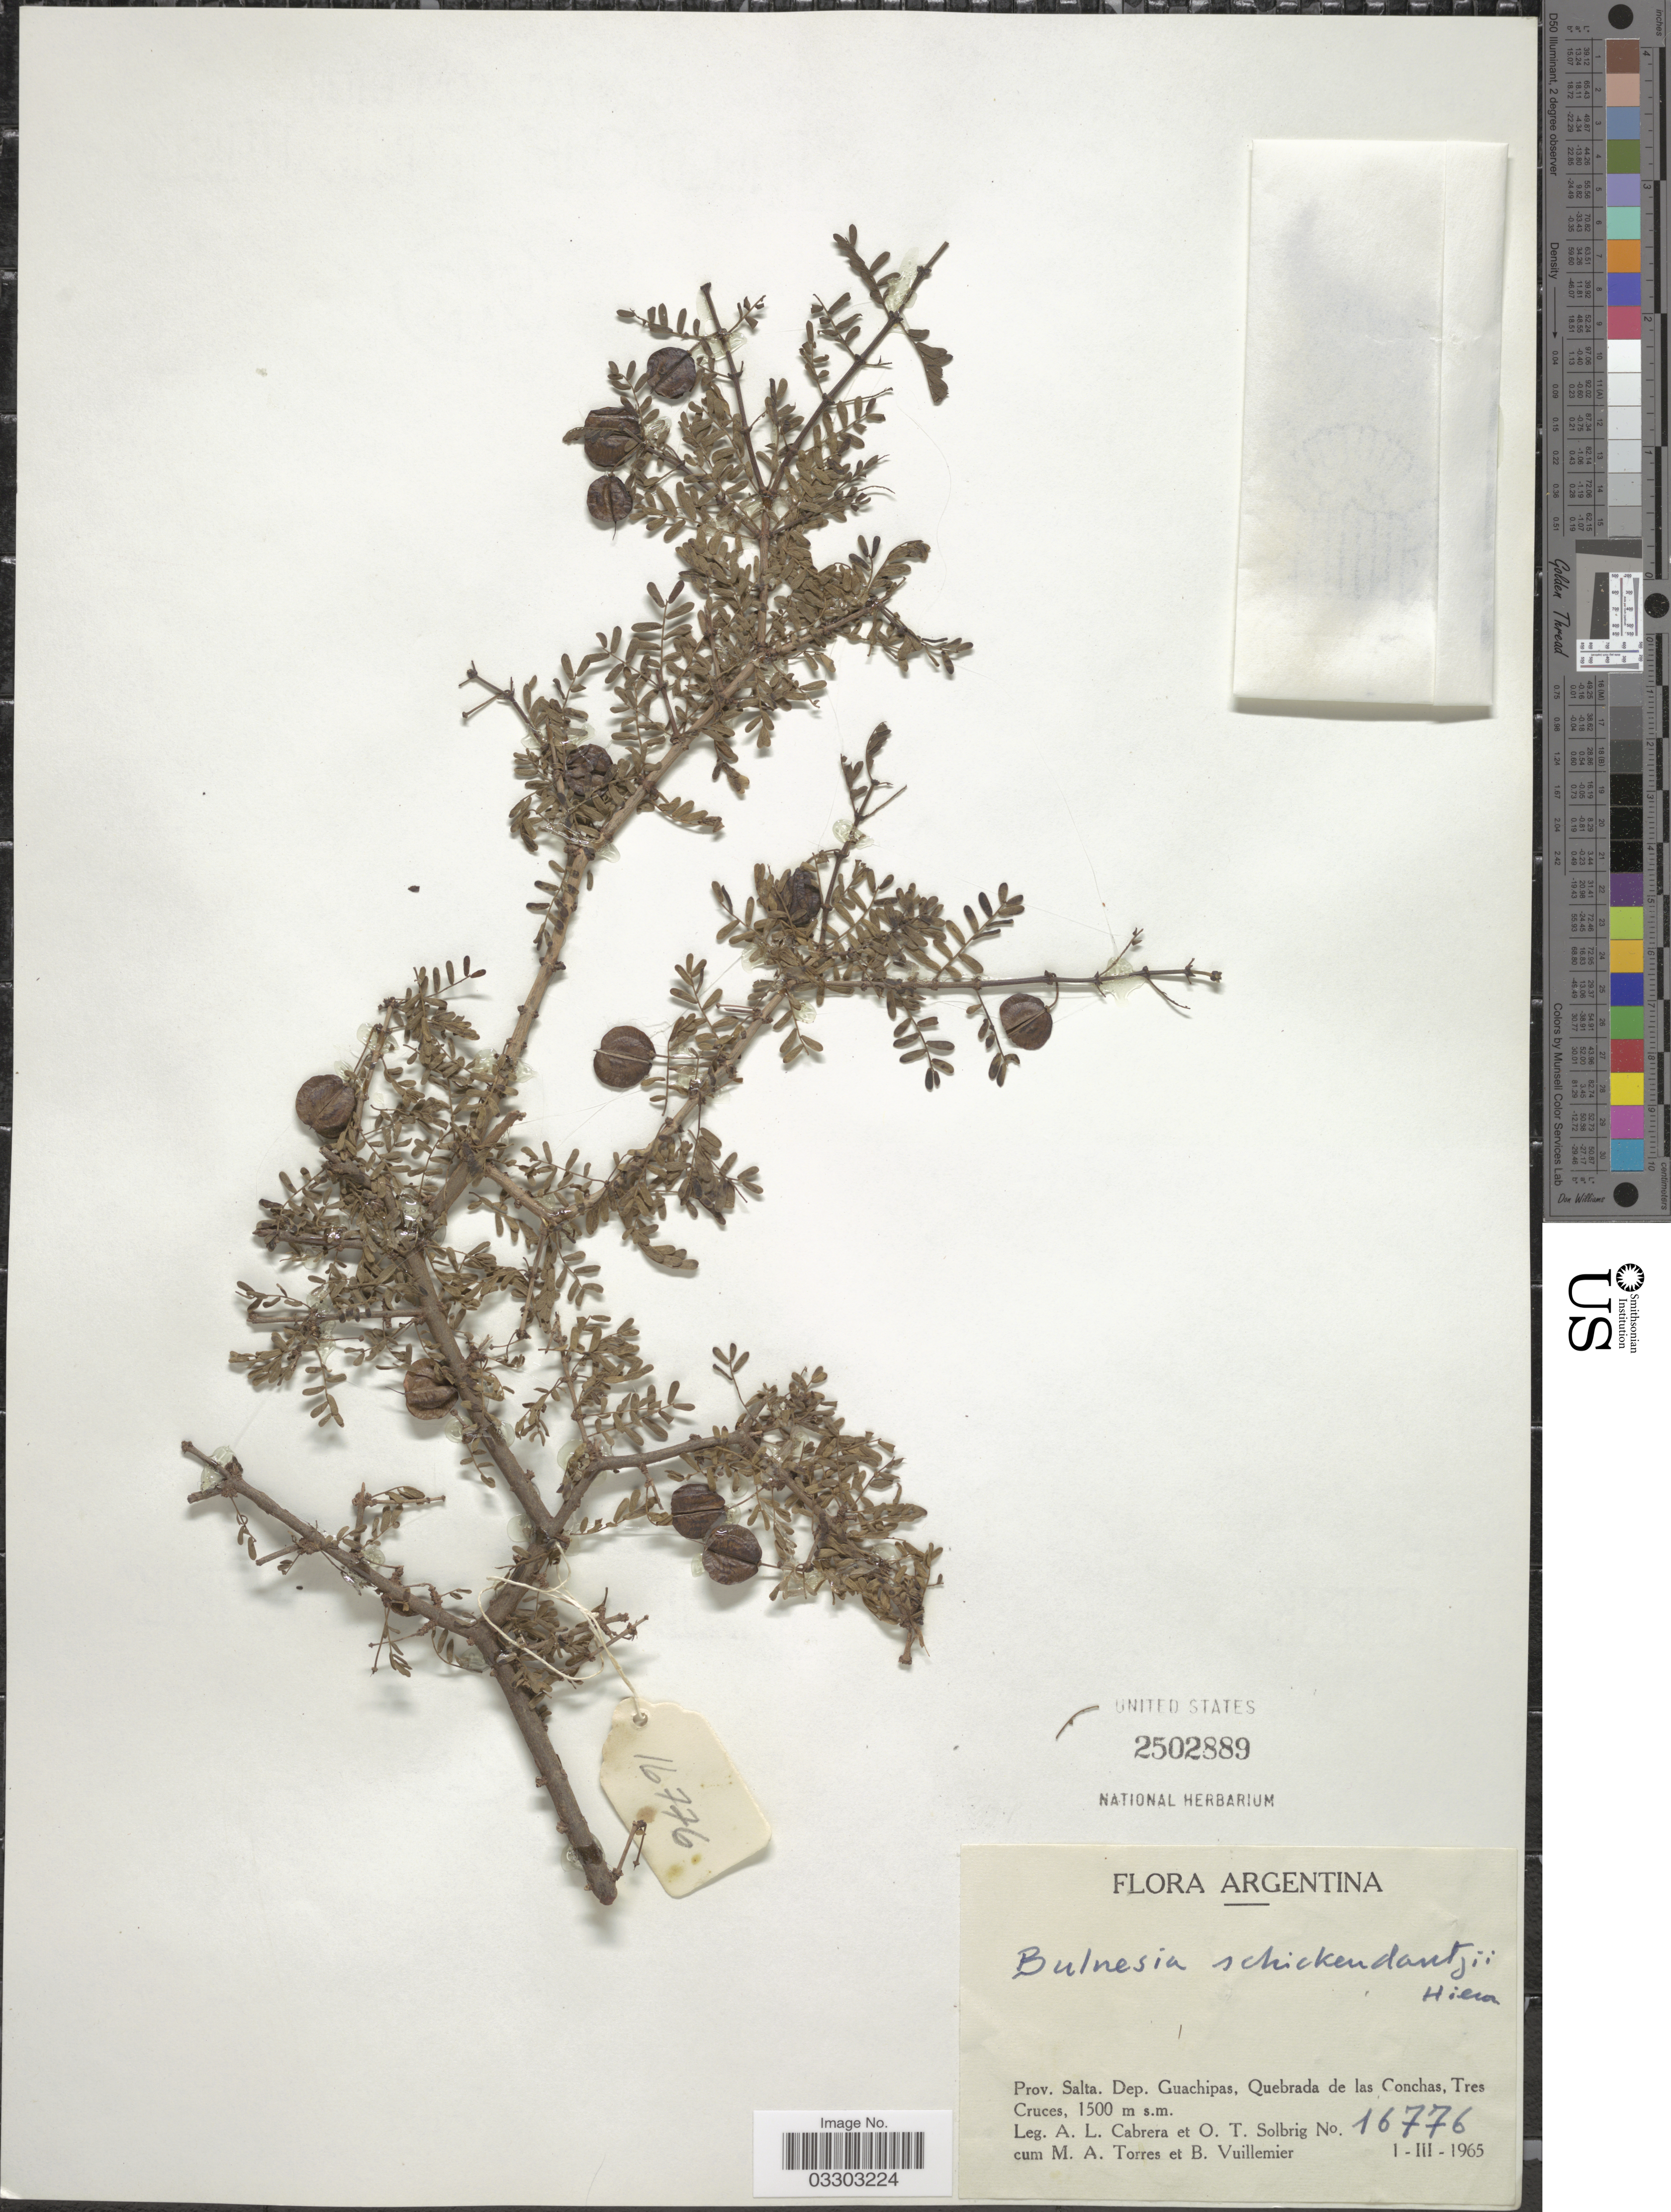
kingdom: Plantae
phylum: Tracheophyta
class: Magnoliopsida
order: Zygophyllales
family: Zygophyllaceae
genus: Bulnesia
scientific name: Bulnesia schichendanzii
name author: Hieron. ex Griseb.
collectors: A. L. Cabrera, O. T. Solbrig, M. Torres & B. Vuillemier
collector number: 16776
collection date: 1965-03-01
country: Argentina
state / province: Salta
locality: Dep. Guachipas, Quebrada de las Conchas, Tres Cruces.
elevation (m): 1500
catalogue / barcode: US 2502889